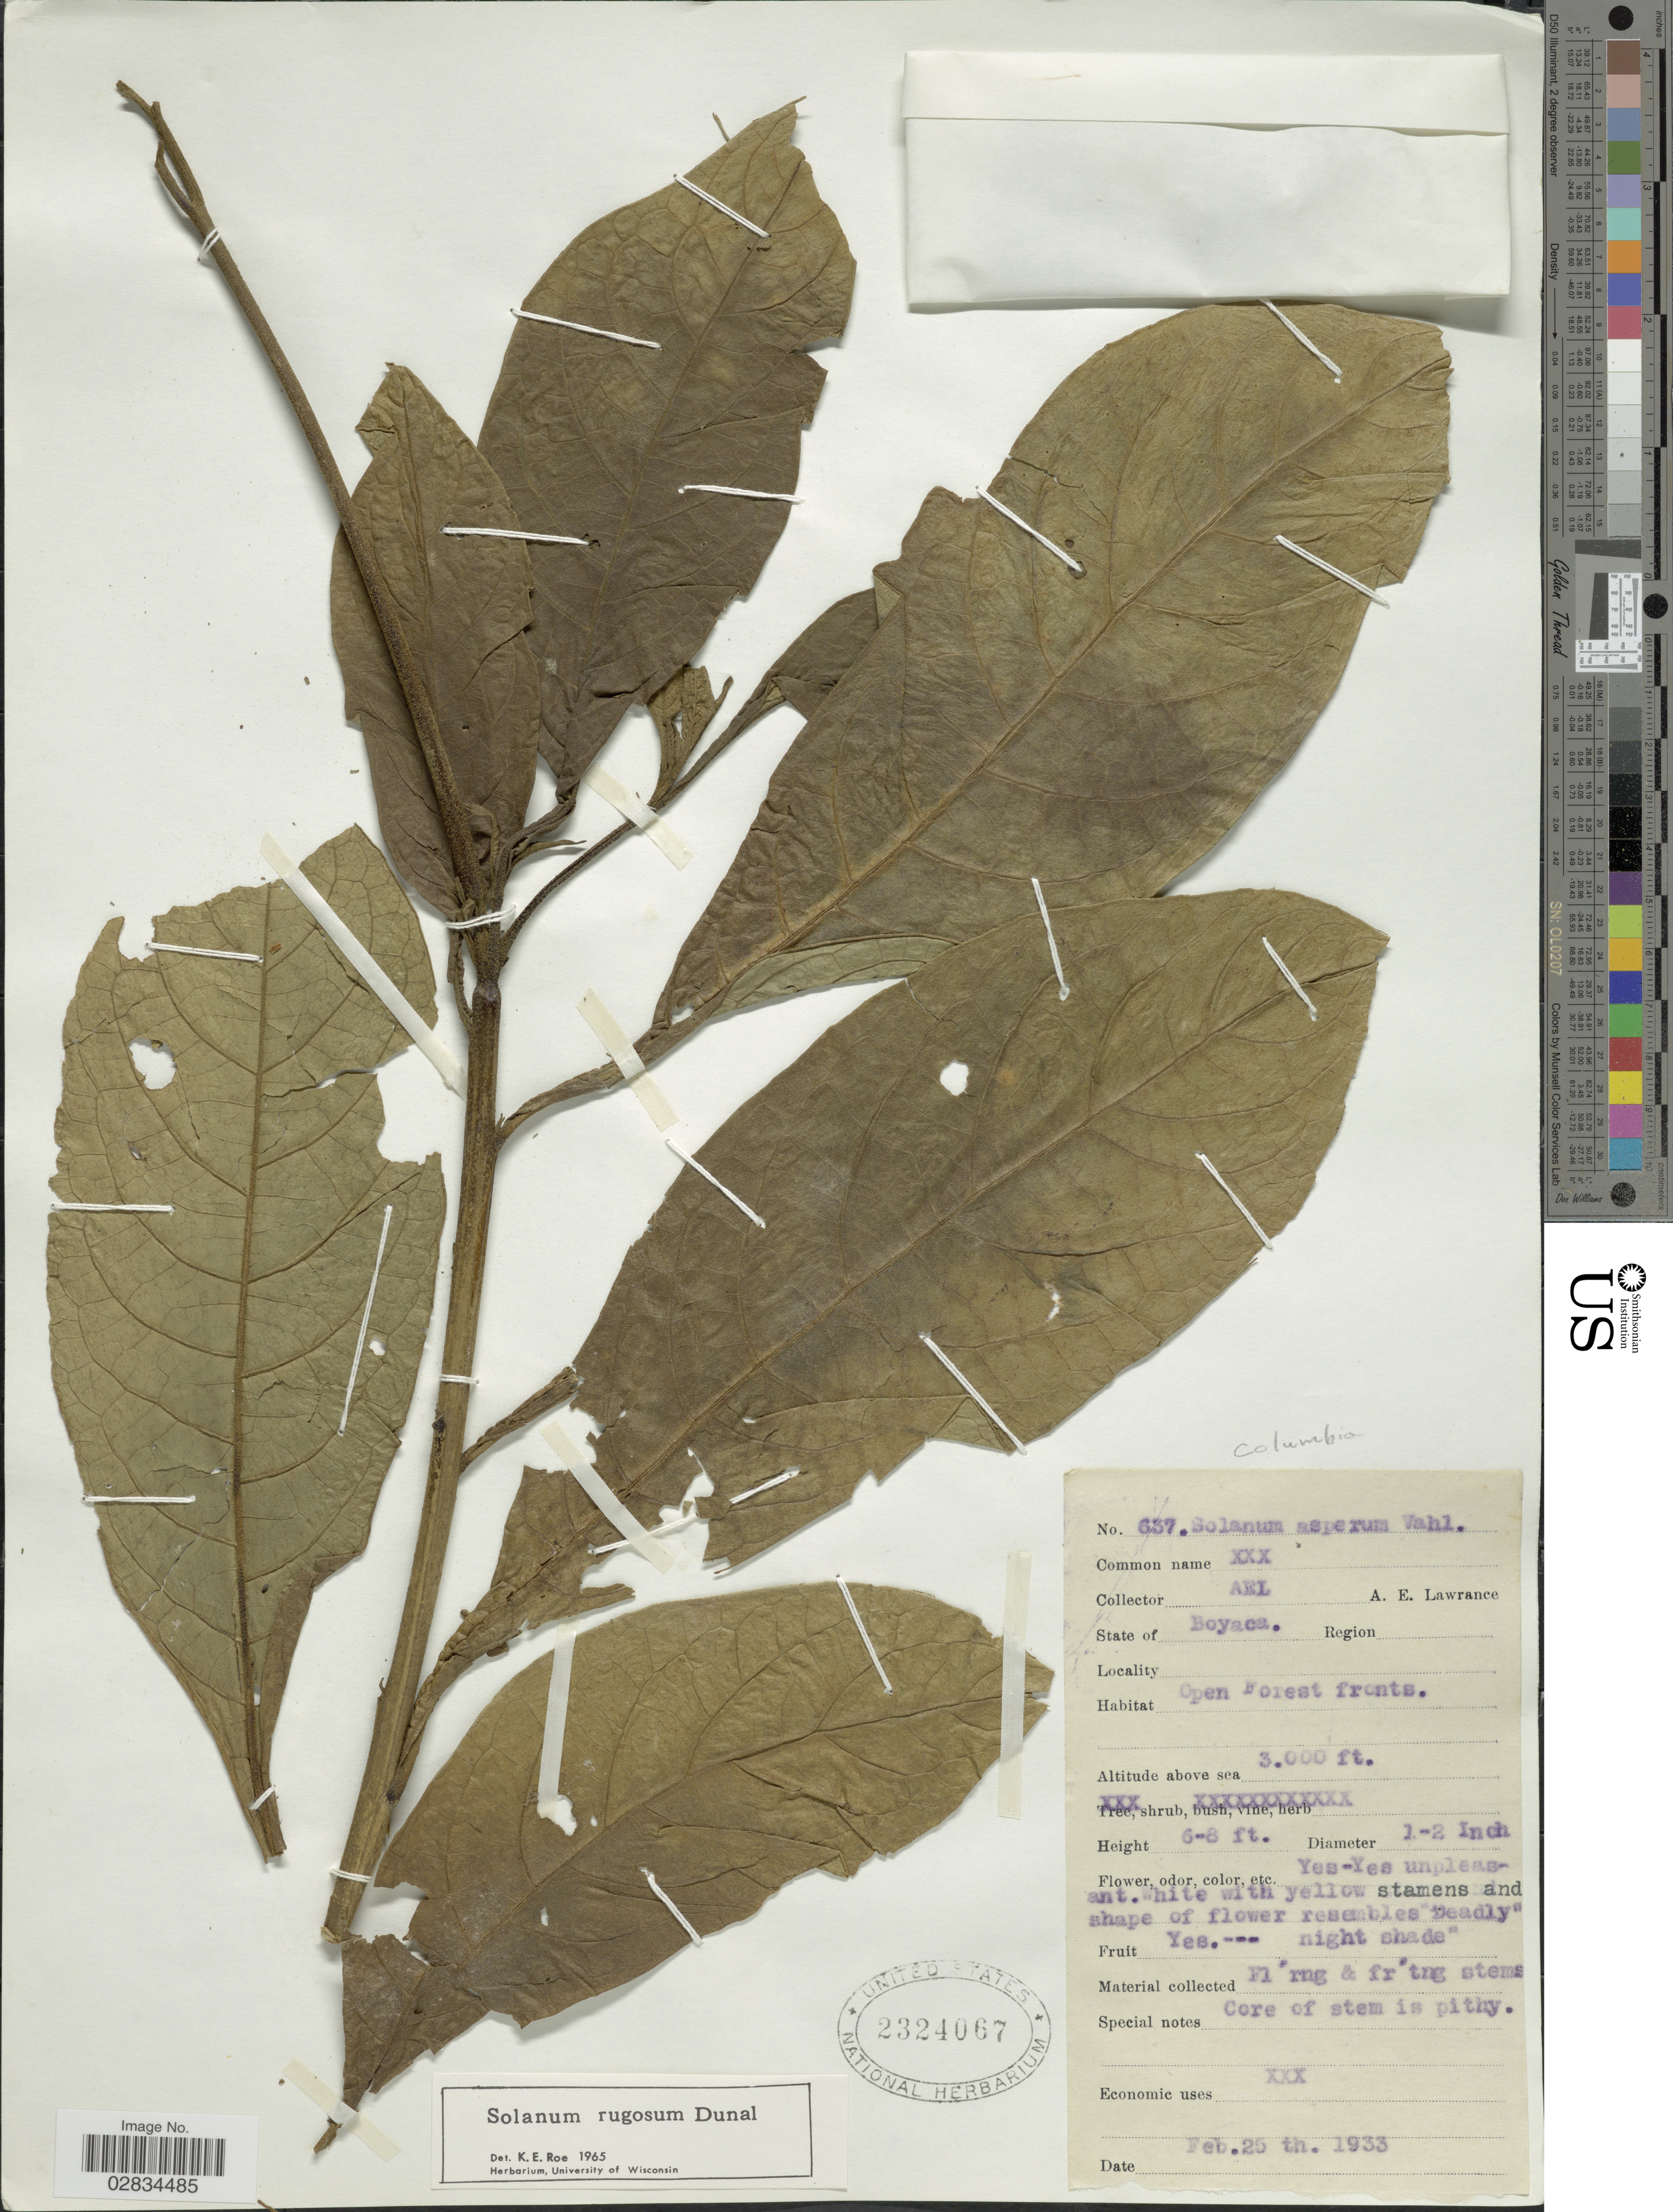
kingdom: Plantae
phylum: Tracheophyta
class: Magnoliopsida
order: Solanales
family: Solanaceae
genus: Solanum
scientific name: Solanum rugosum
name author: Dunal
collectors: A. Lawrance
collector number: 637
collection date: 1933-02-25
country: Colombia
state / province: Boyacá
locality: State of Boyaca.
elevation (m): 914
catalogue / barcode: US 2324067